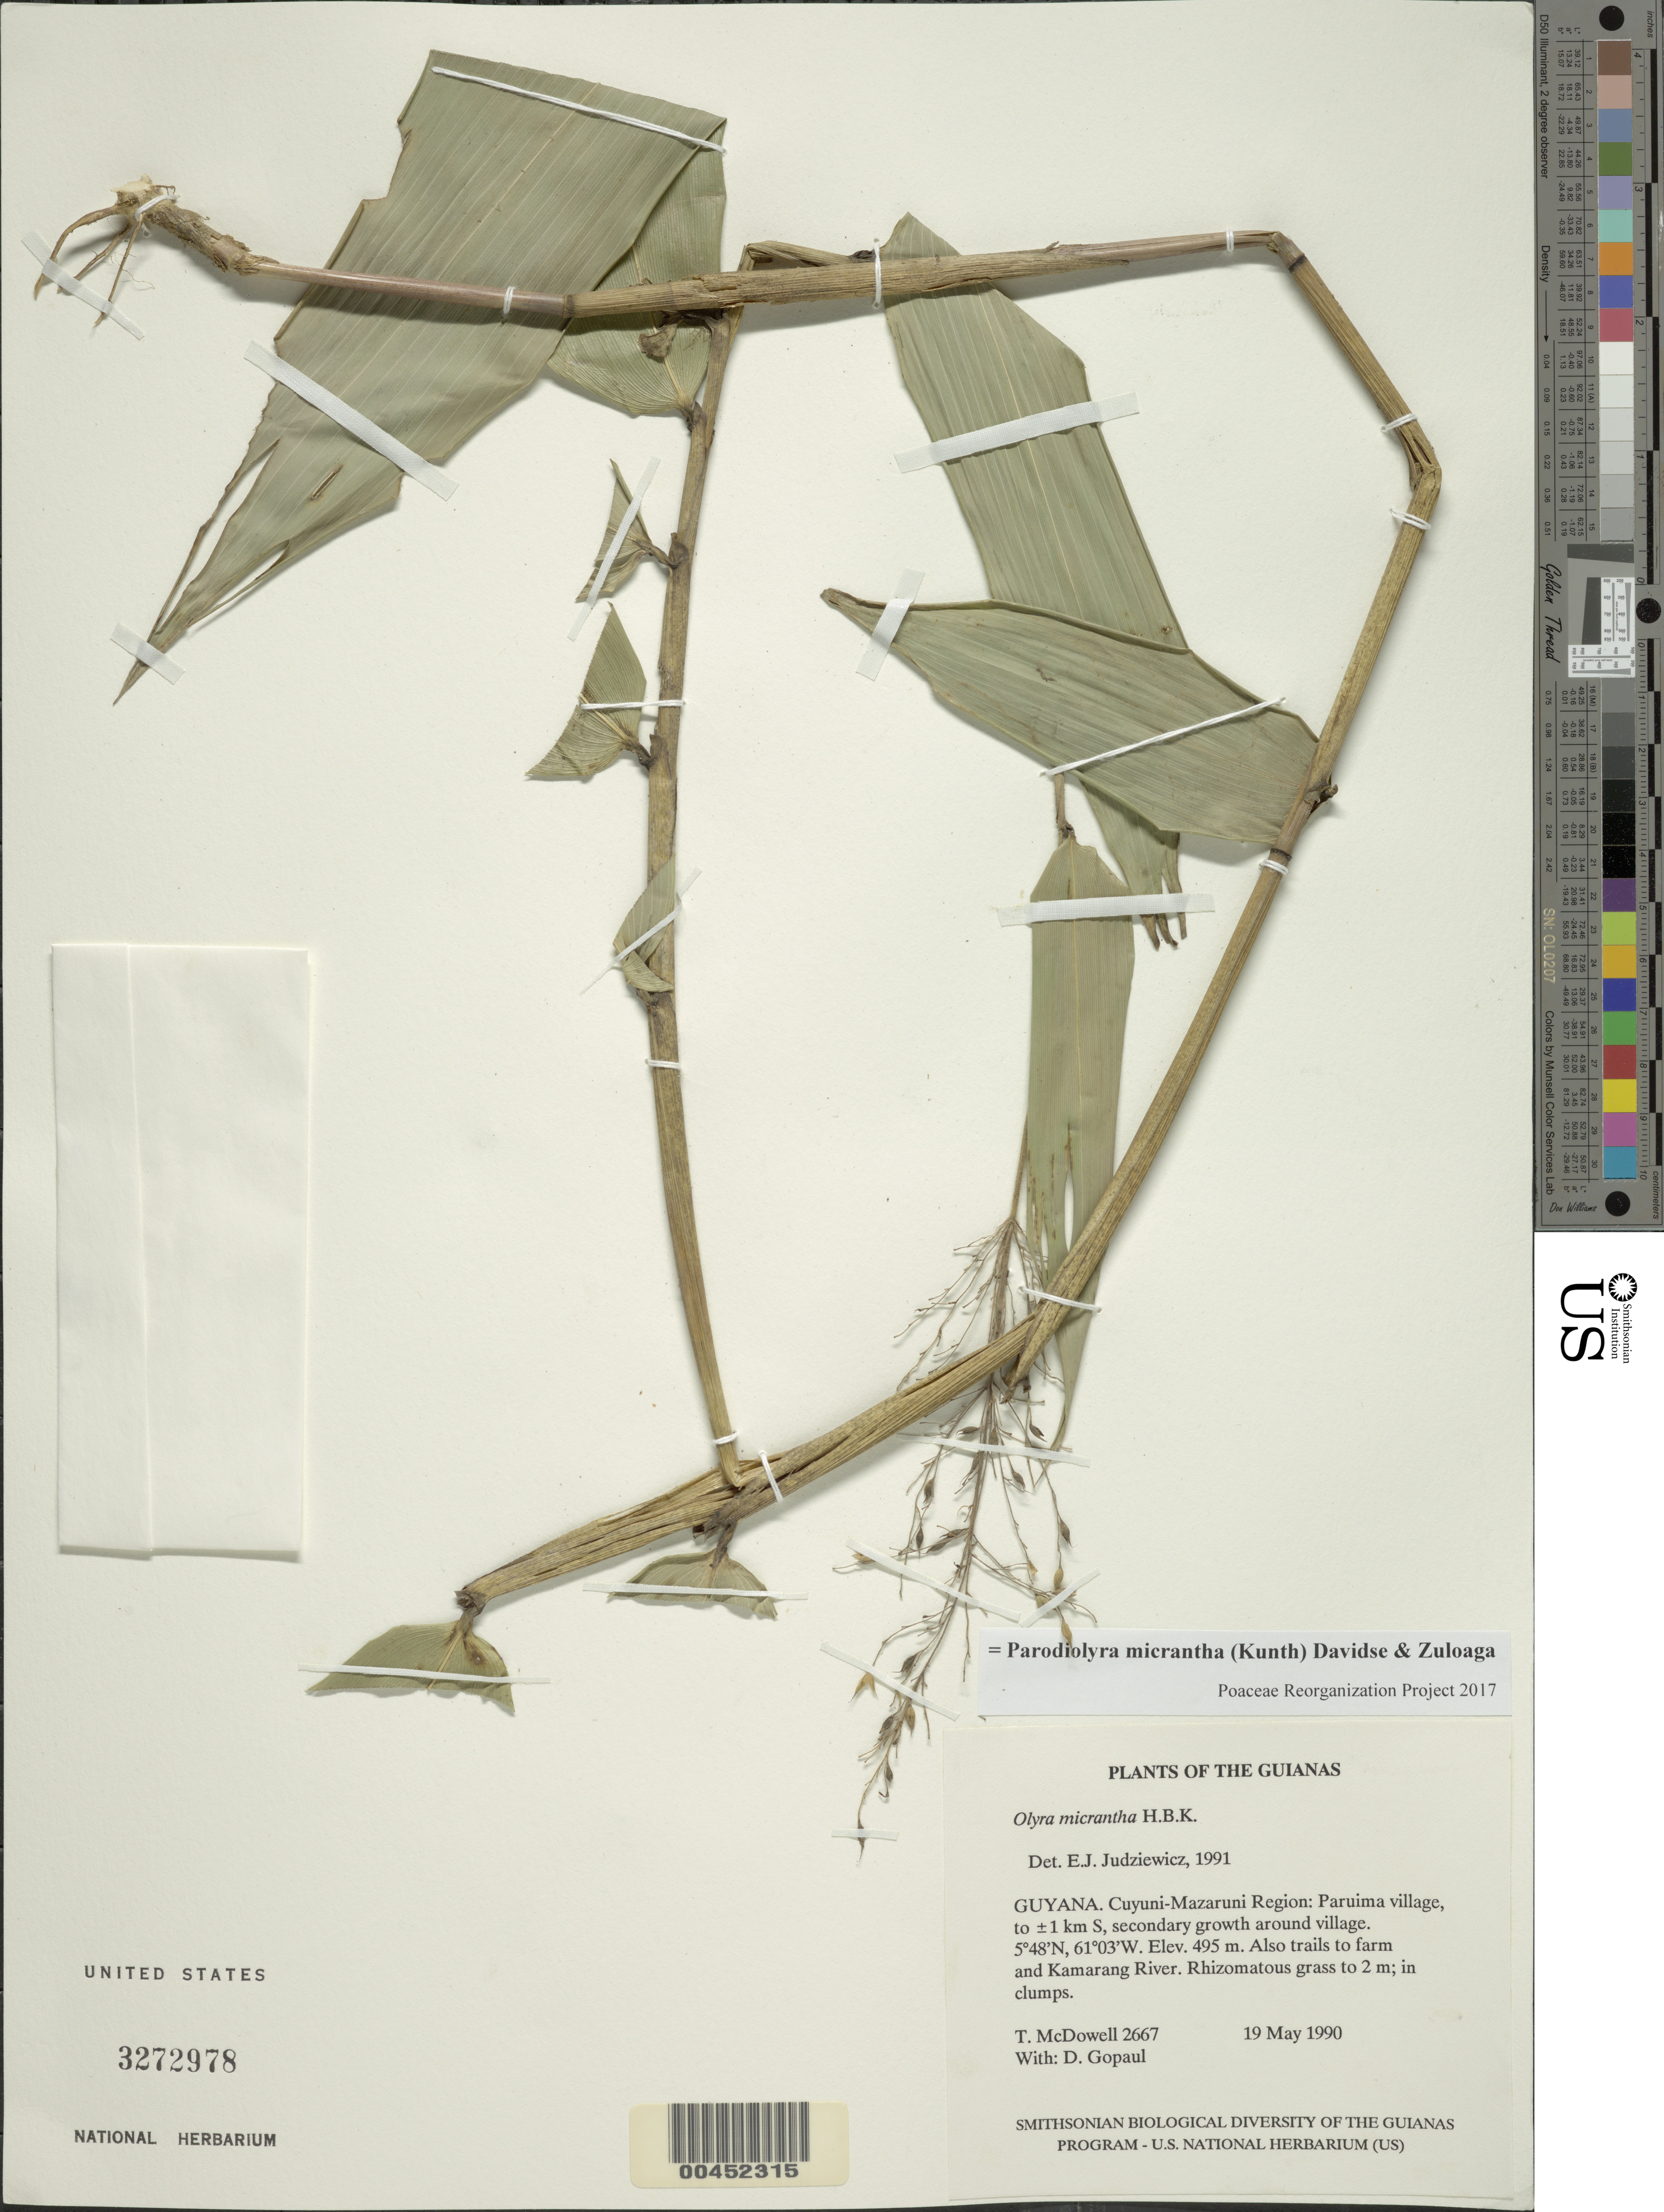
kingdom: Plantae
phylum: Tracheophyta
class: Liliopsida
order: Poales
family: Poaceae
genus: Parodiolyra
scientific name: Parodiolyra micrantha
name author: (Kunth) Davidse & Zuloaga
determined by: Poaceae Reorganization Project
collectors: T. Mcdowell & D. Gopaul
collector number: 2667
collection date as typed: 19 May 1990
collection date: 1990-05-19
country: Guyana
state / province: Cuyuni-mazaruni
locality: Paruima village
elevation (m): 495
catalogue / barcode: US 3272978